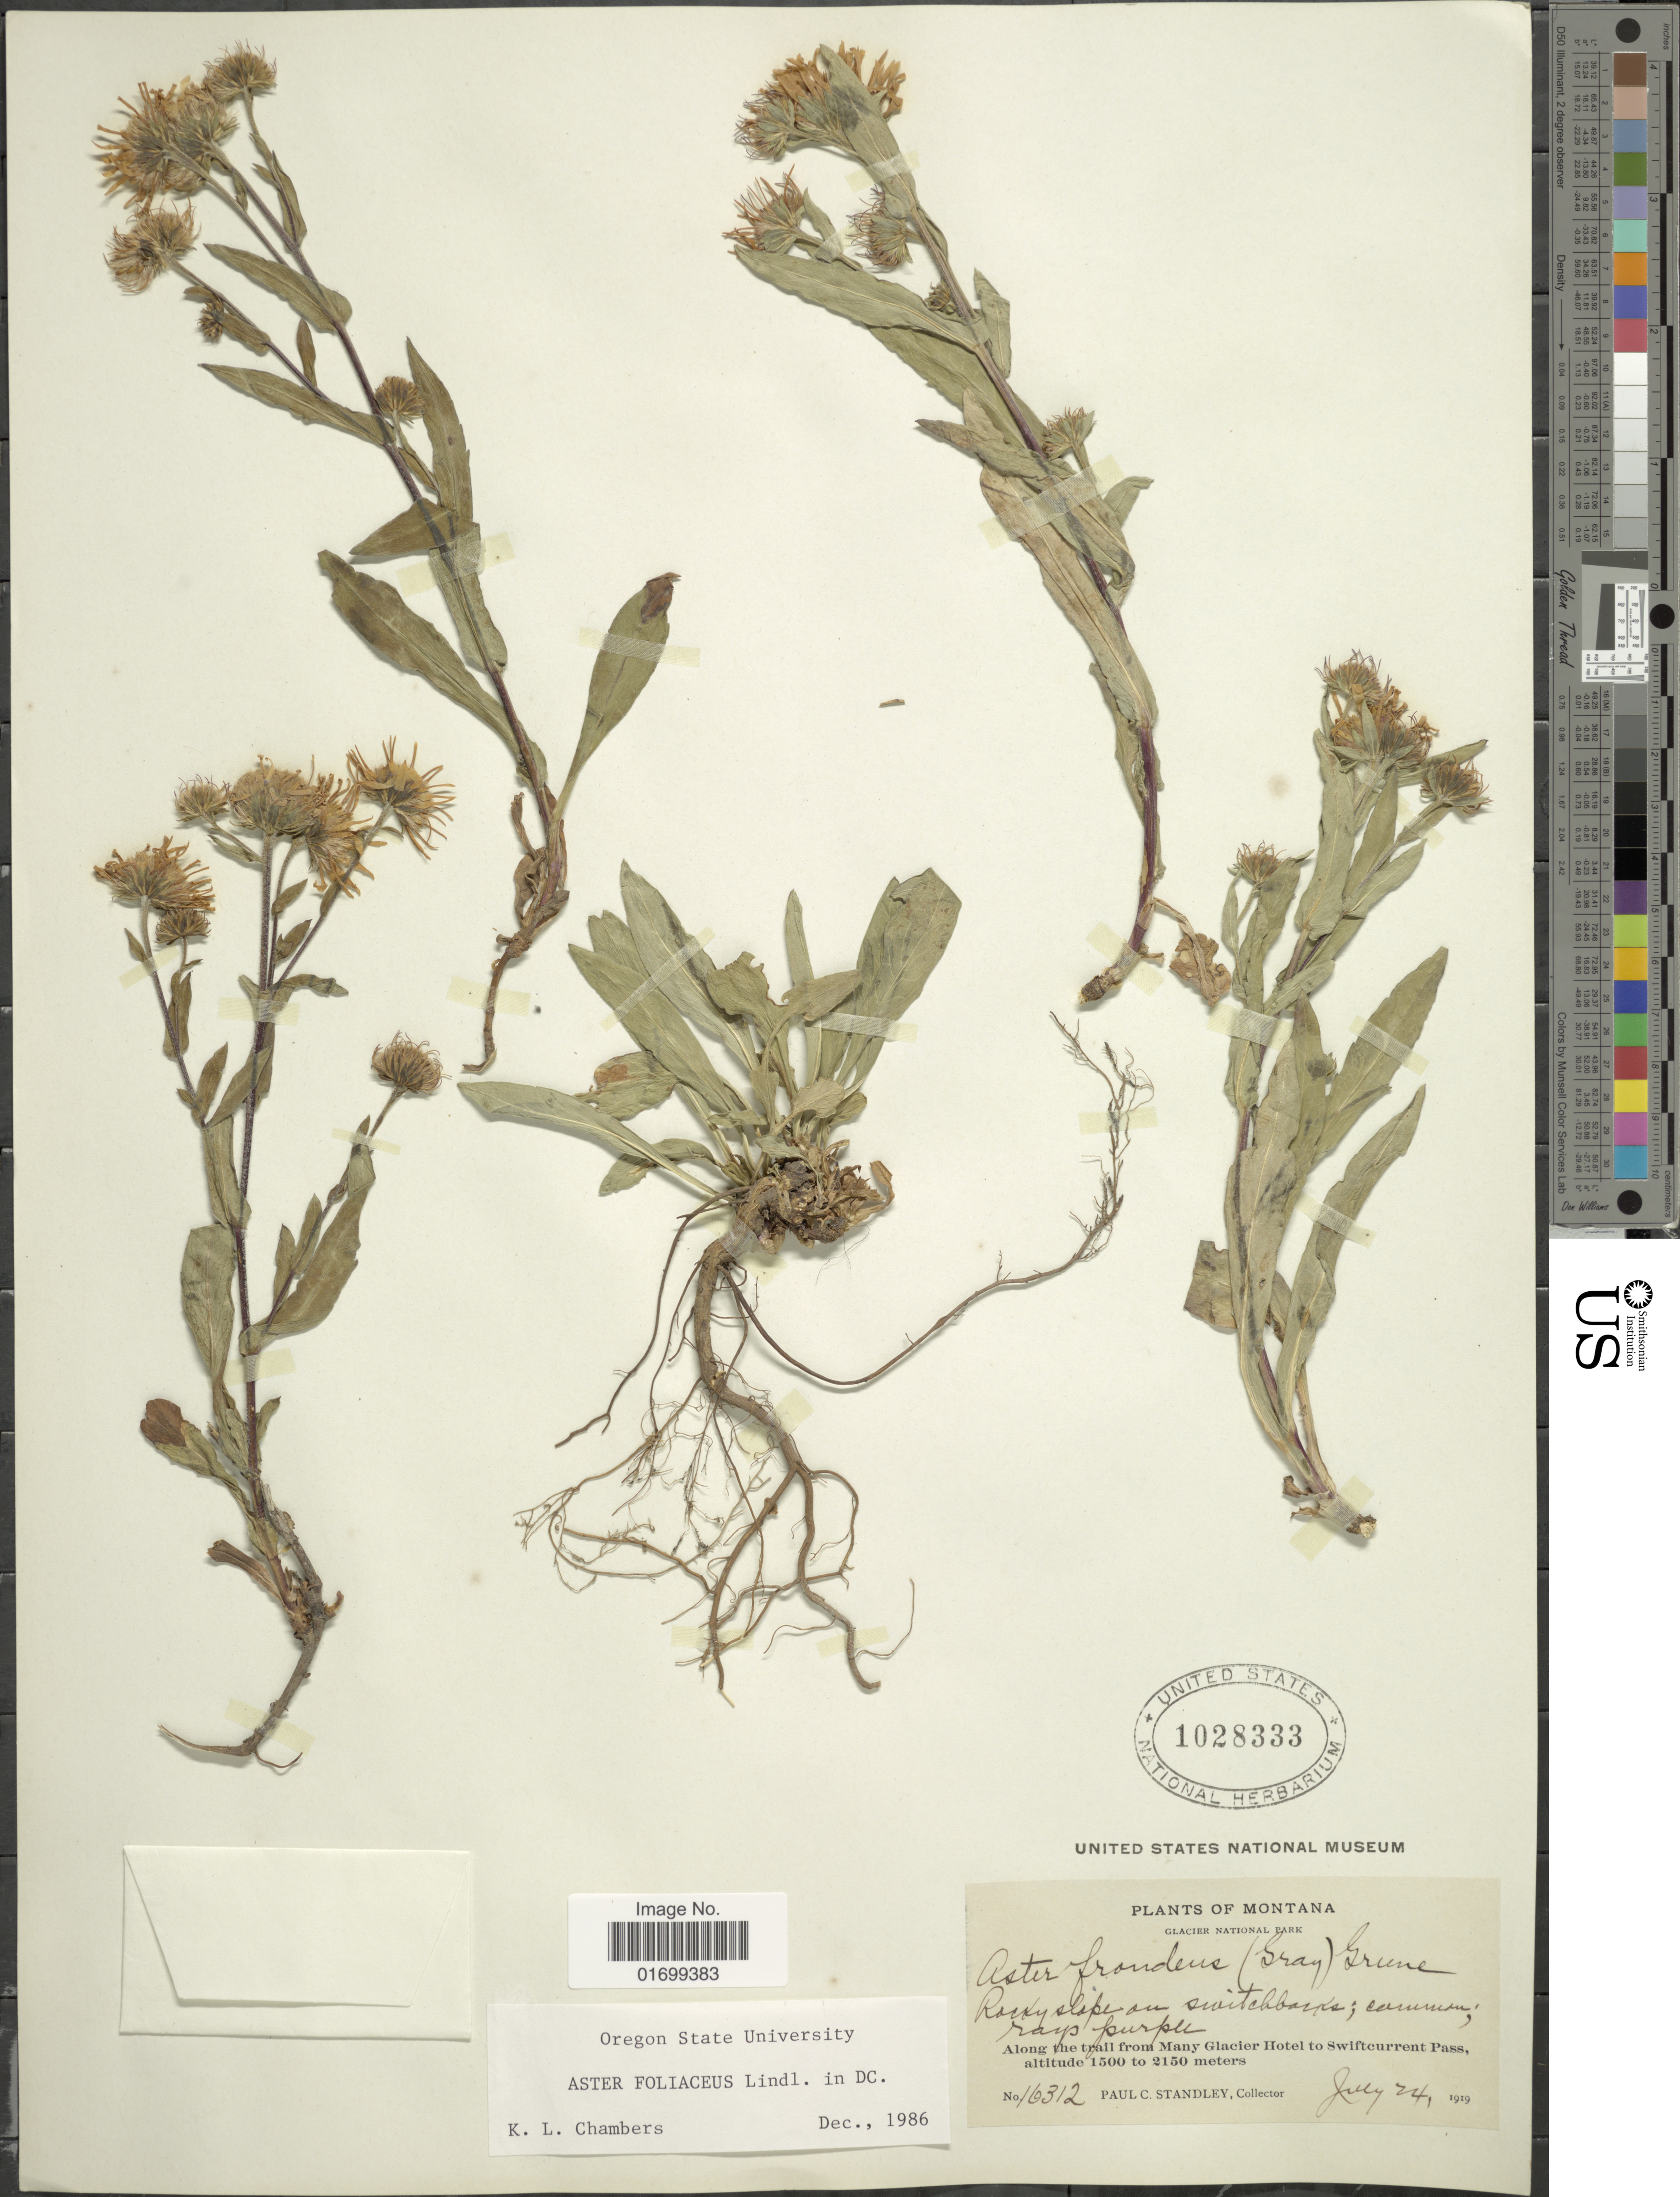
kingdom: Plantae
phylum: Tracheophyta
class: Magnoliopsida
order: Asterales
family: Asteraceae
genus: Symphyotrichum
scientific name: Symphyotrichum foliaceum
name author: (Lindl. ex DC.) G.L. Nesom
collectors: P. C. Standley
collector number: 16312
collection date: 1919-07-24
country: United States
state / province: Montana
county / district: Glacier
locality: Glacier National Park, rocky slope on switchbacks, along the trail from Many Glacier Hotel to Swiftcurrent Pass.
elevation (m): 1500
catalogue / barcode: US 1028333